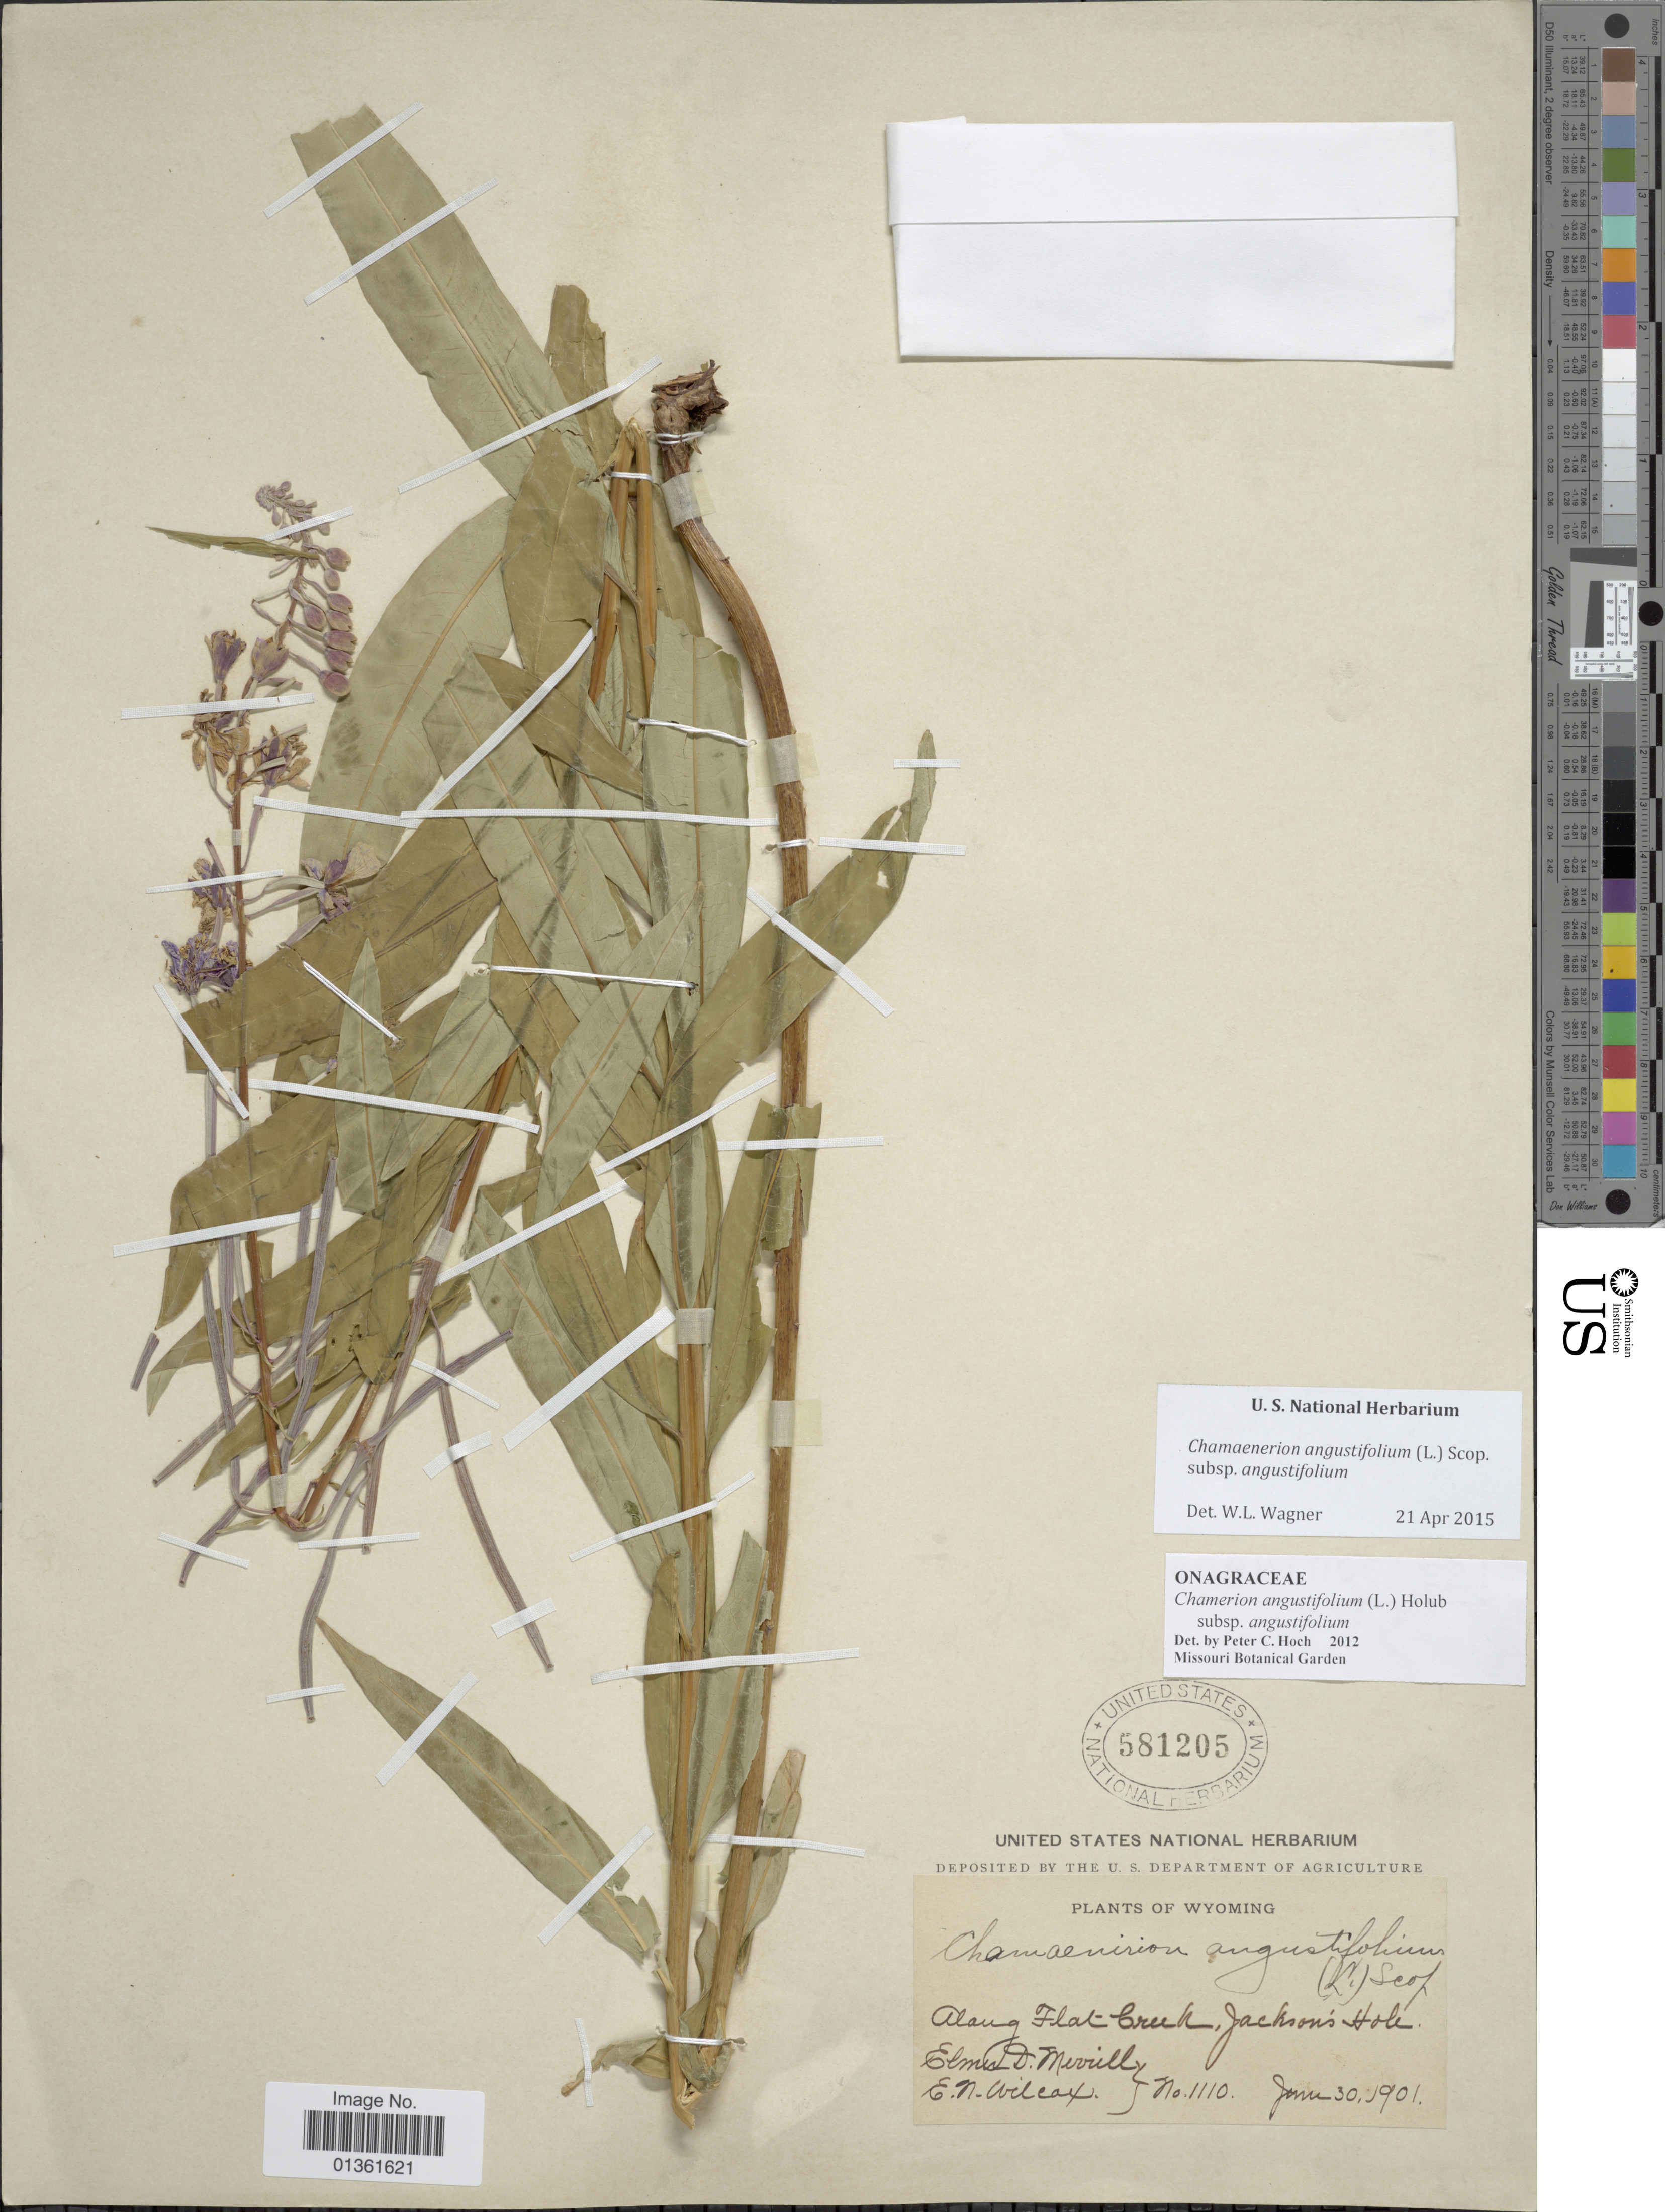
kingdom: Plantae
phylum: Tracheophyta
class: Magnoliopsida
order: Myrtales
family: Onagraceae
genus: Chamaenerion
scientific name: Chamaenerion angustifolium subsp. angustifolium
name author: (L.) Scop.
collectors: E. D. Merrill & E. Wilcox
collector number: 1110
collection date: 1901-06-30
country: United States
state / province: Wyoming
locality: Along Flat Creek, Jackson's Hole.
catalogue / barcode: US 581205